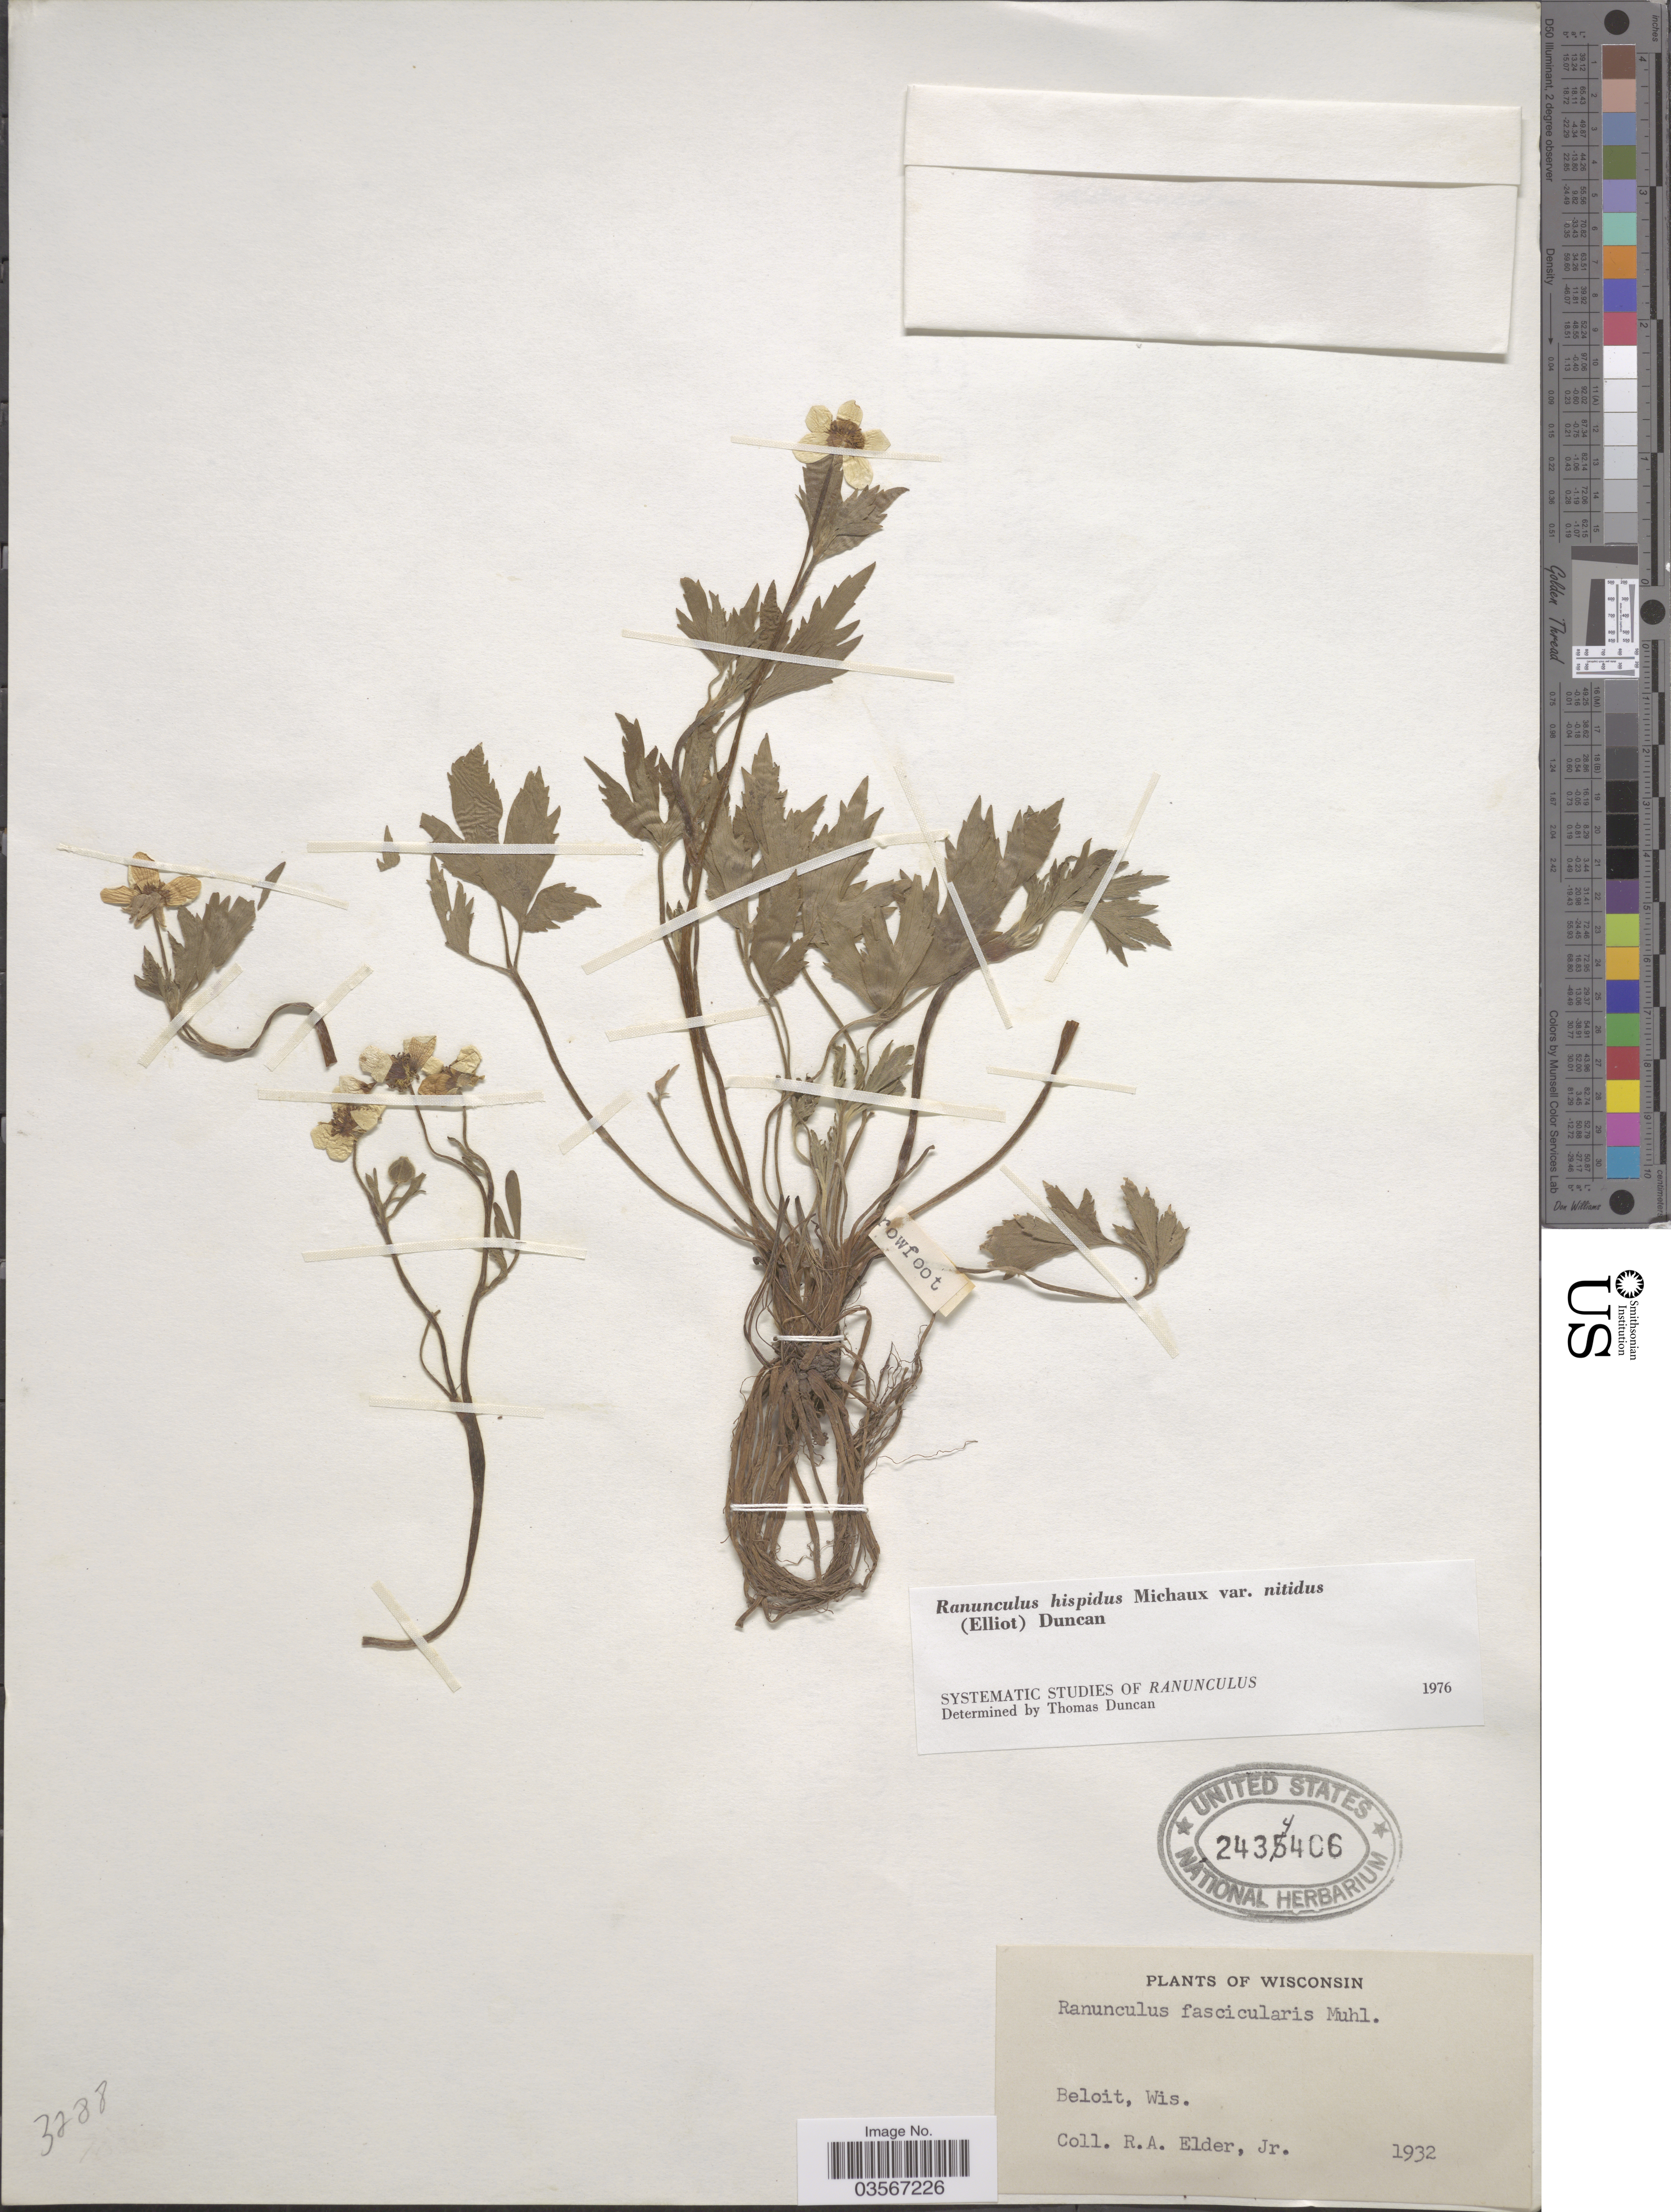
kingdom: Plantae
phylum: Tracheophyta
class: Magnoliopsida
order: Ranunculales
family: Ranunculaceae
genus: Ranunculus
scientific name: Ranunculus hispidus var. nitidus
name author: (Chapm.) T. Duncan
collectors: R. Elder Jr.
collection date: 1932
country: United States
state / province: Wisconsin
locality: Beloit.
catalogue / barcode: US 2434406